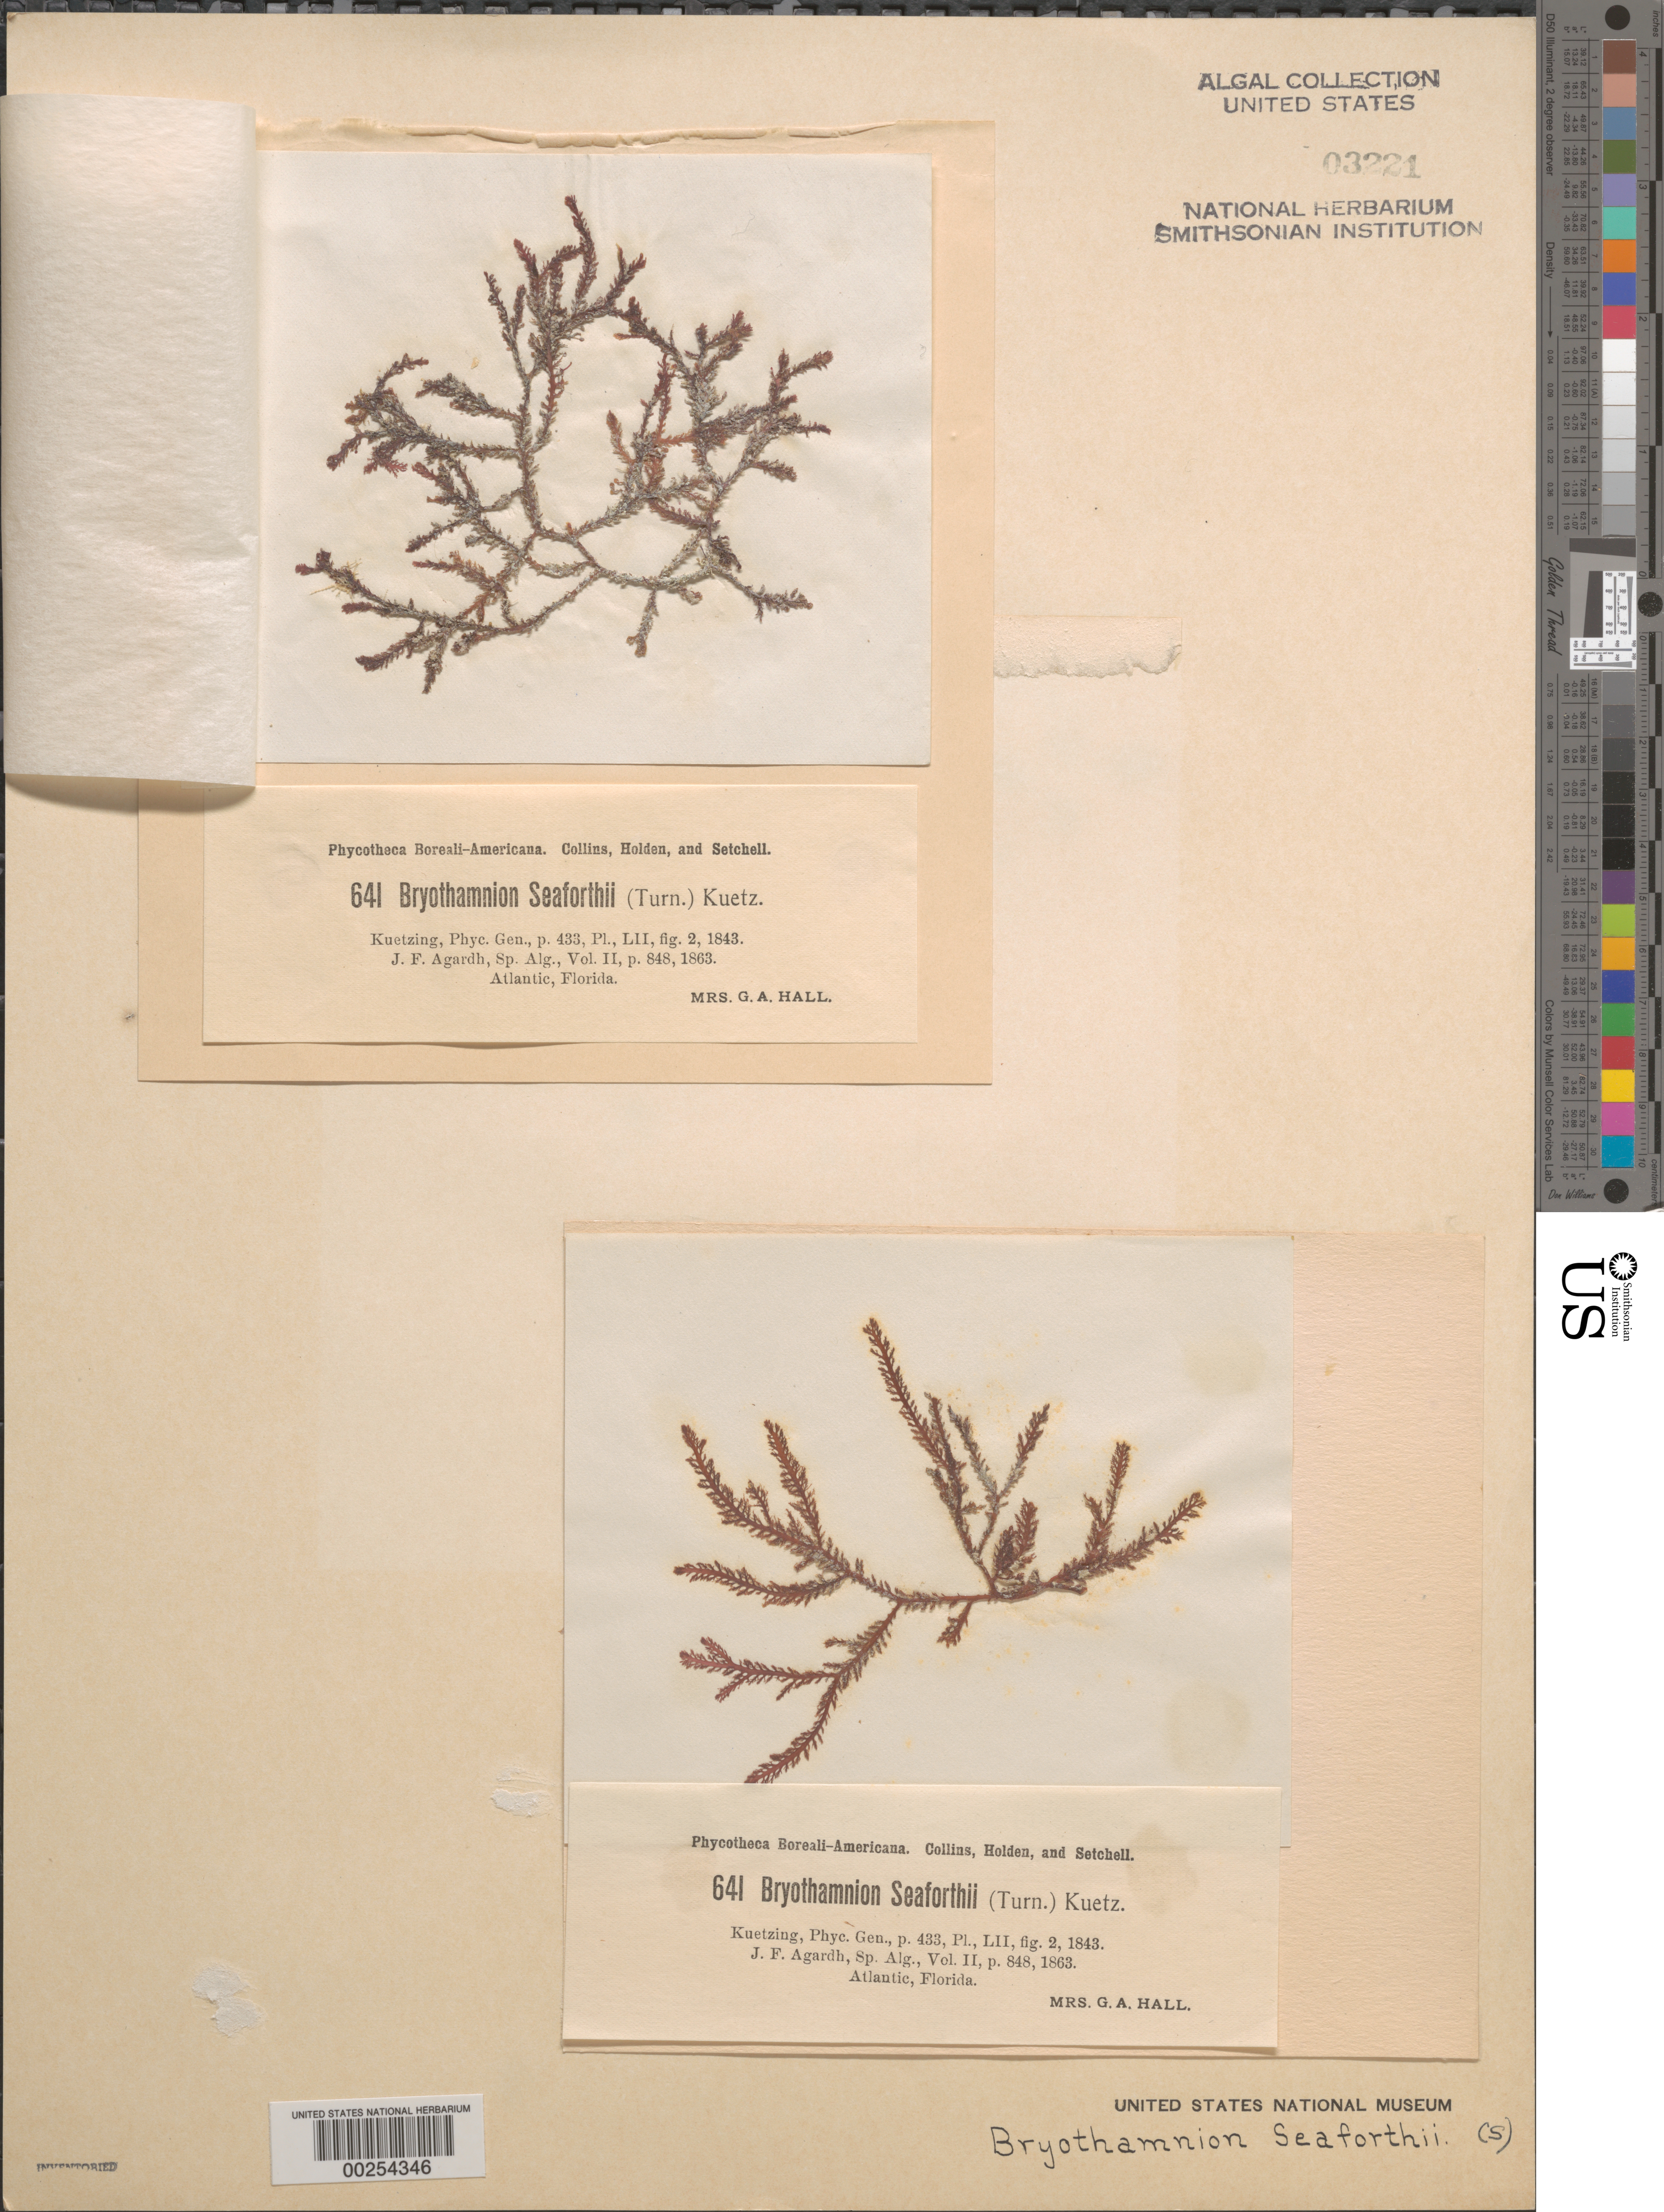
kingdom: Plantae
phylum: Rhodophyta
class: Florideophyceae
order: Ceramiales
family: Rhodomelaceae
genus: Bryothamnion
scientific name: Bryothamnion seaforthii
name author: (Turner) Kütz.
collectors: Mrs. Hall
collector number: PB-A 641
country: United States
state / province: Florida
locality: Atlantic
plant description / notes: Collins, Holden & Setchell, Phycotheca Boreali-Americana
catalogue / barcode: US 3221